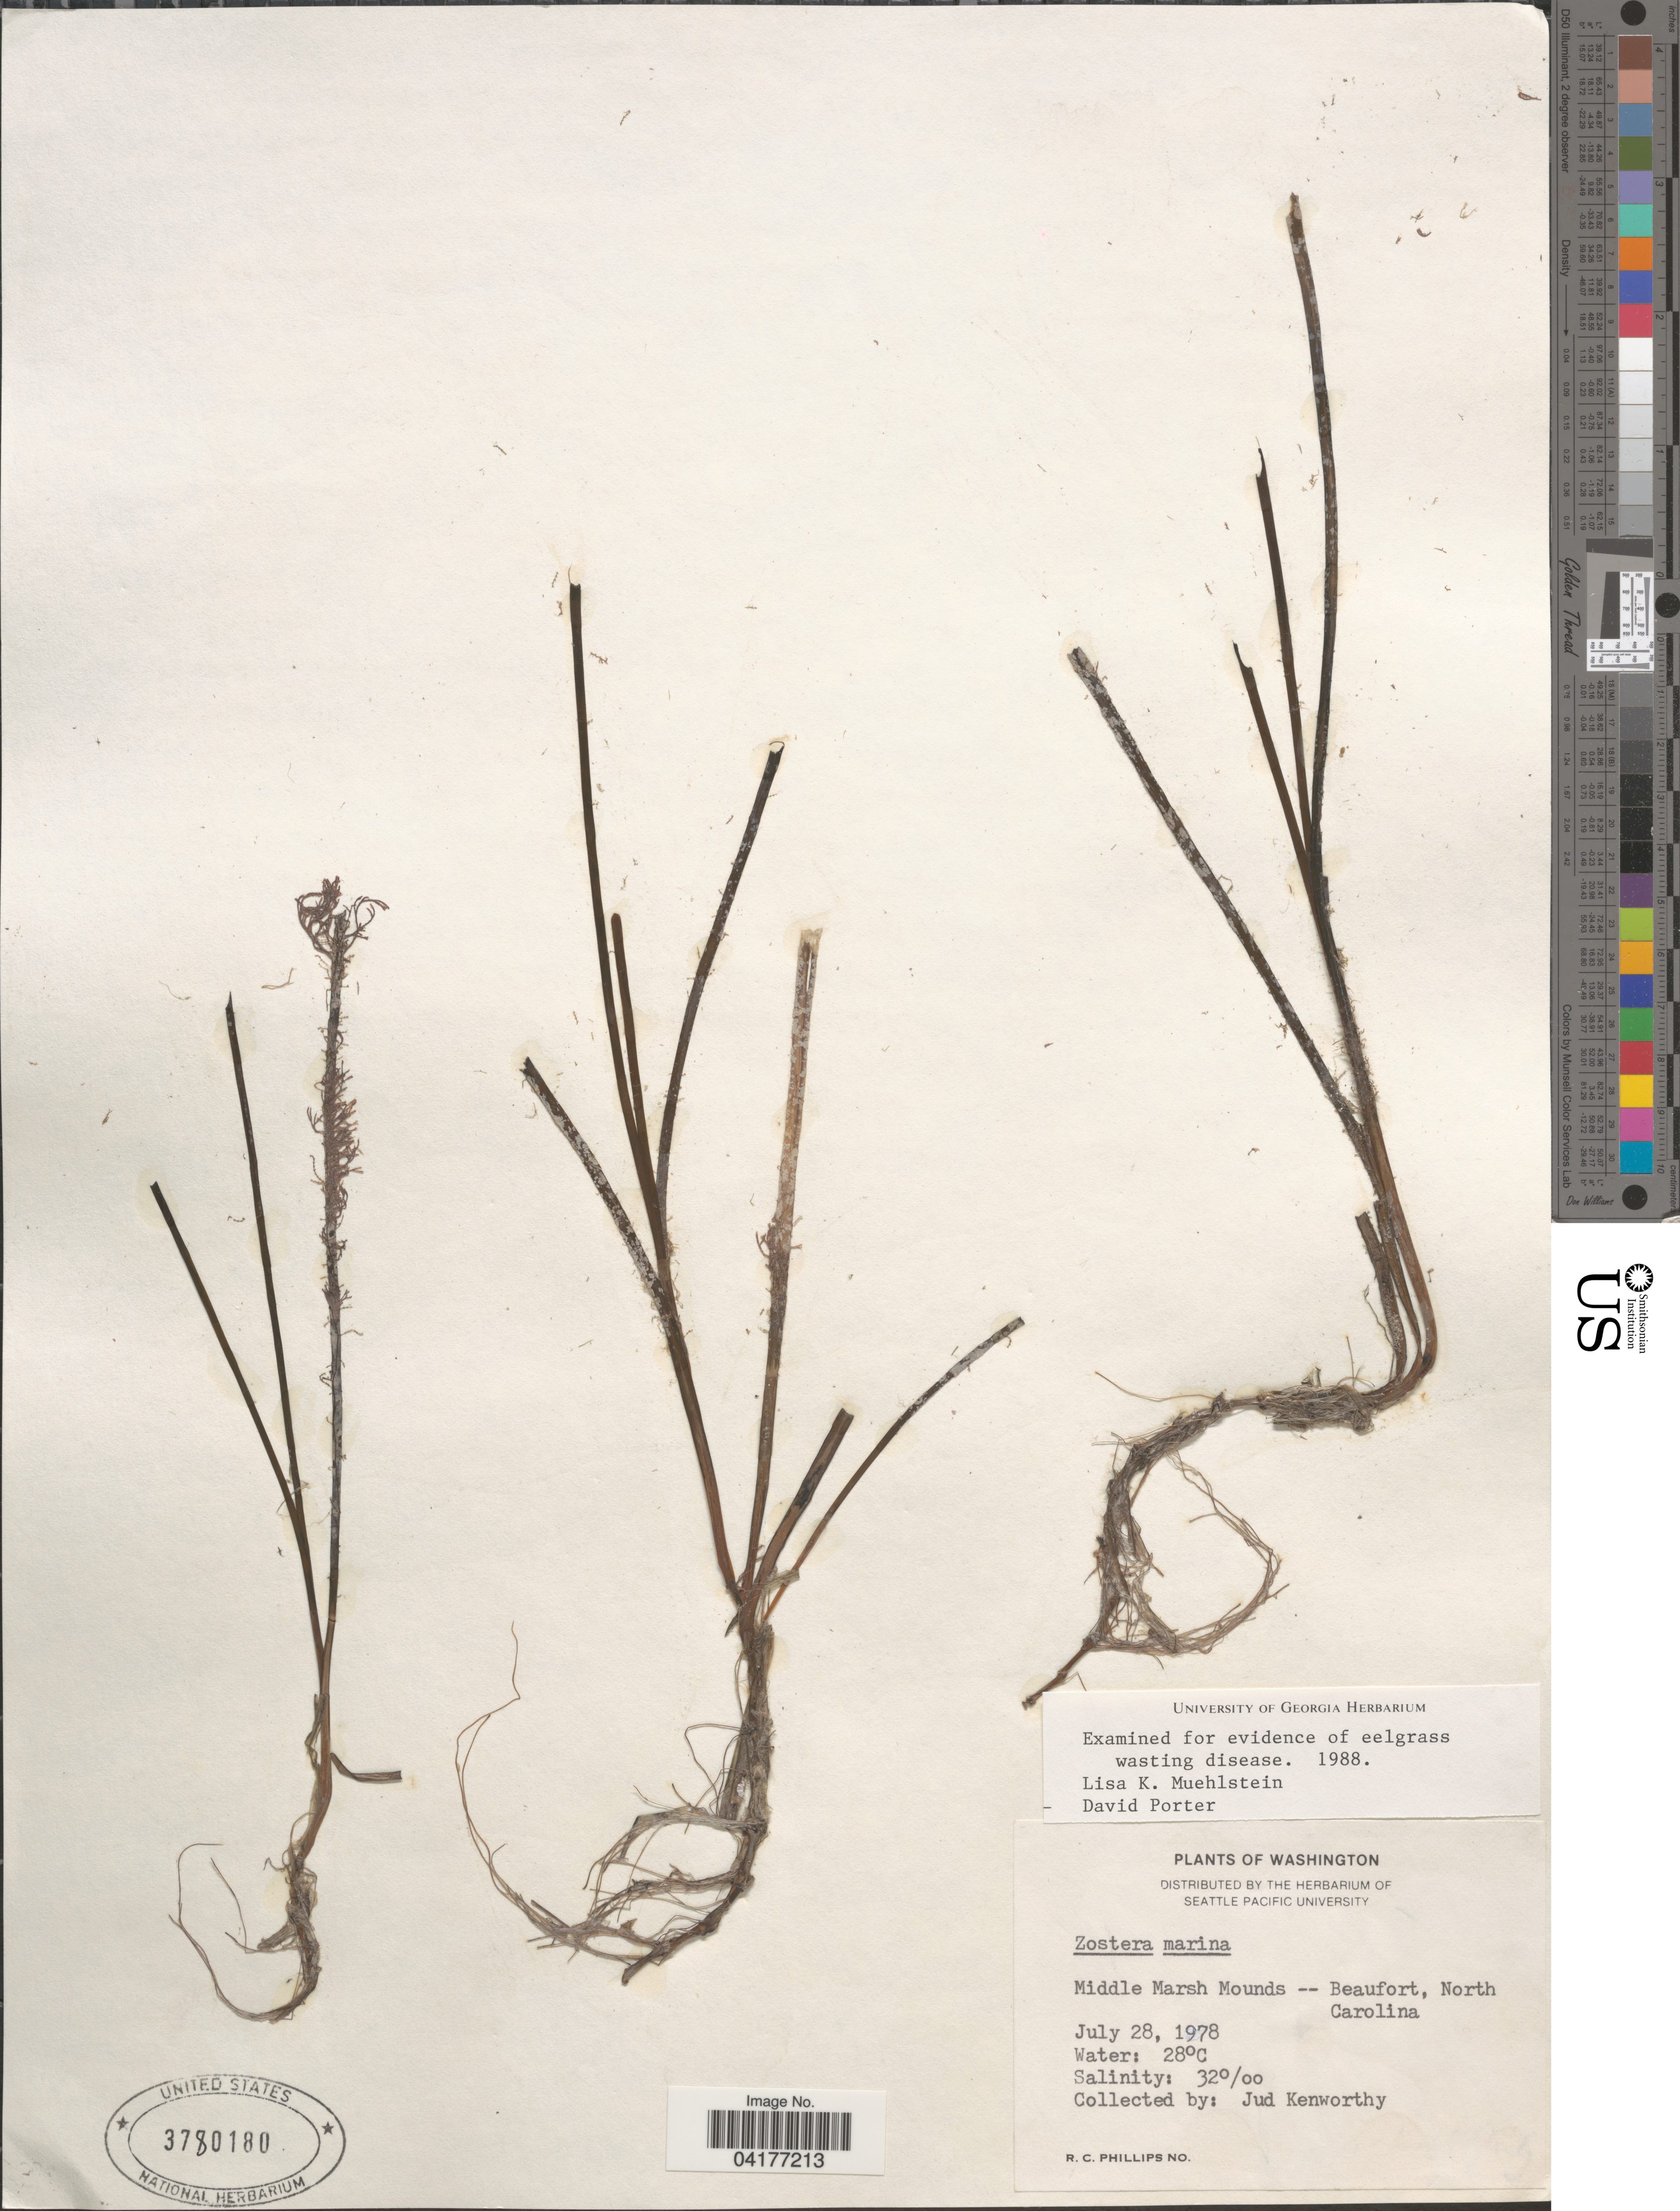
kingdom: Plantae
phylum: Tracheophyta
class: Liliopsida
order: Alismatales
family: Zosteraceae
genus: Zostera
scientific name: Zostera marina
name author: L.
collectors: J. Kenworthy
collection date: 1978-07-28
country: United States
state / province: North Carolina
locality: Middle Marsh Mounds -- Beaufort.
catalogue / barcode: US 3780180